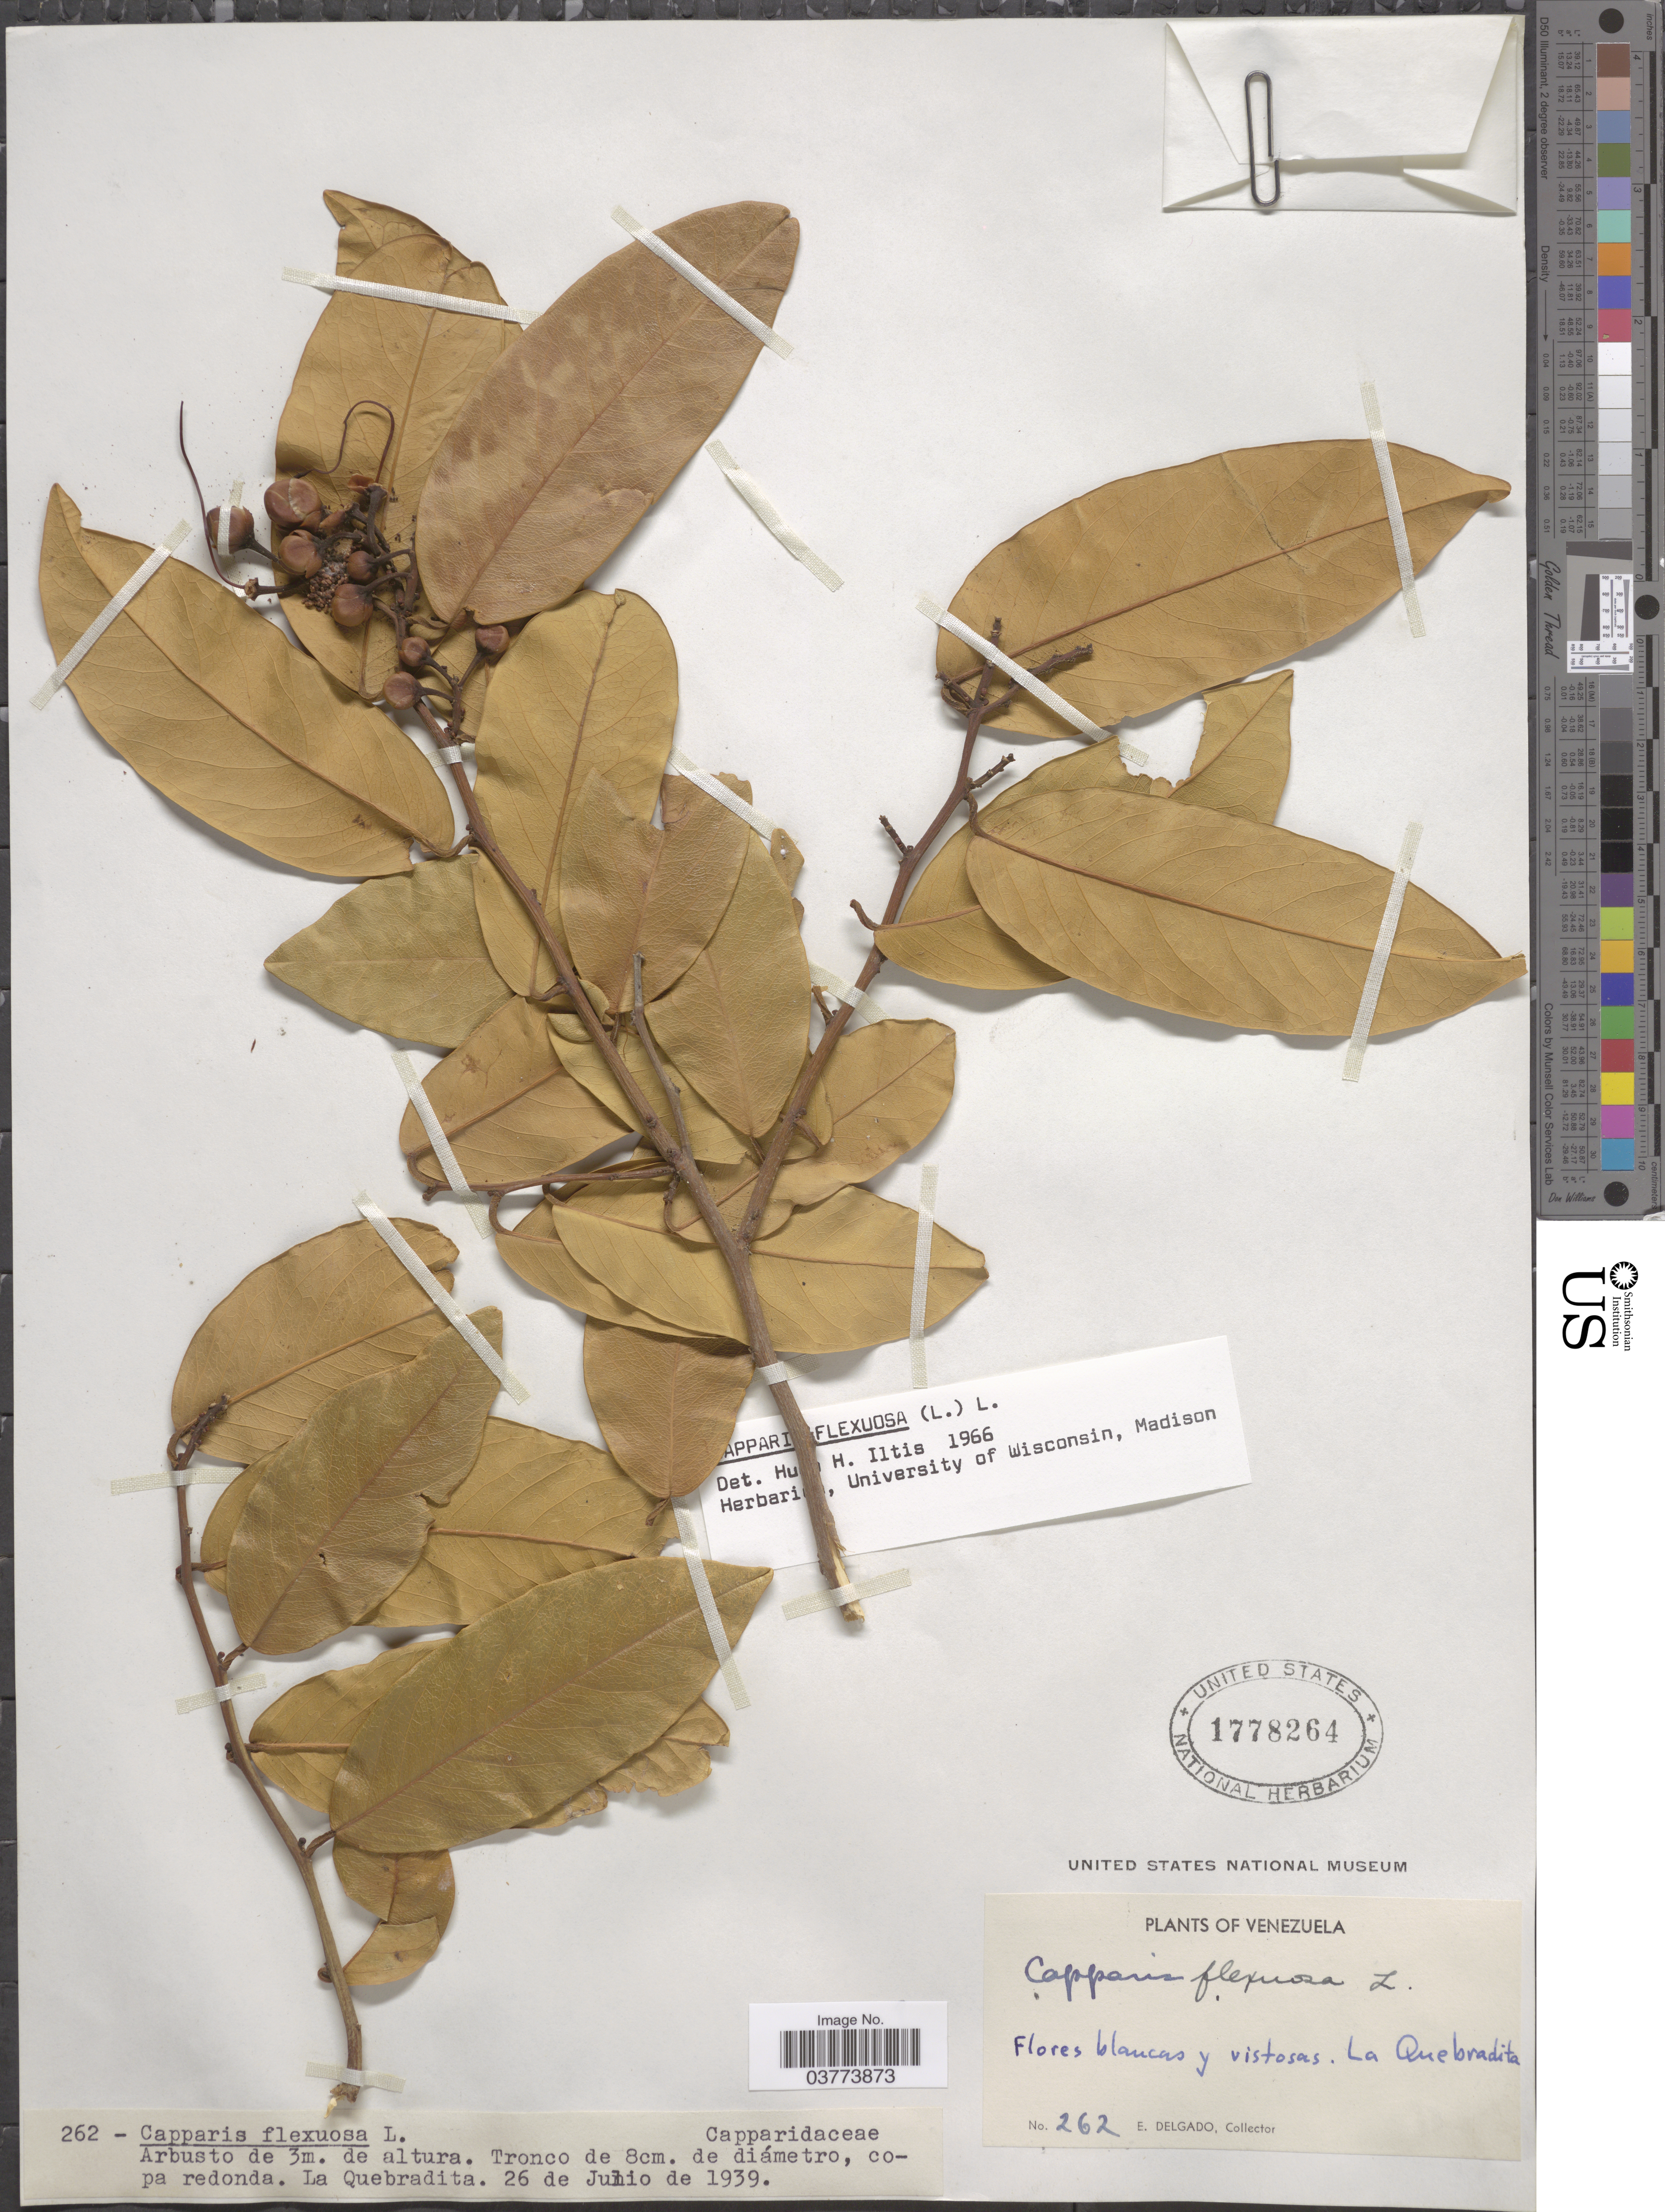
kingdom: Plantae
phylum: Tracheophyta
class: Magnoliopsida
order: Brassicales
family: Capparaceae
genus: Cynophalla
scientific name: Cynophalla flexuosa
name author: (L.) J. Presl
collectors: E. Delgado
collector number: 262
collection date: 1939-06-26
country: Venezuela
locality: La Quebradita.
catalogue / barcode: US 1778264